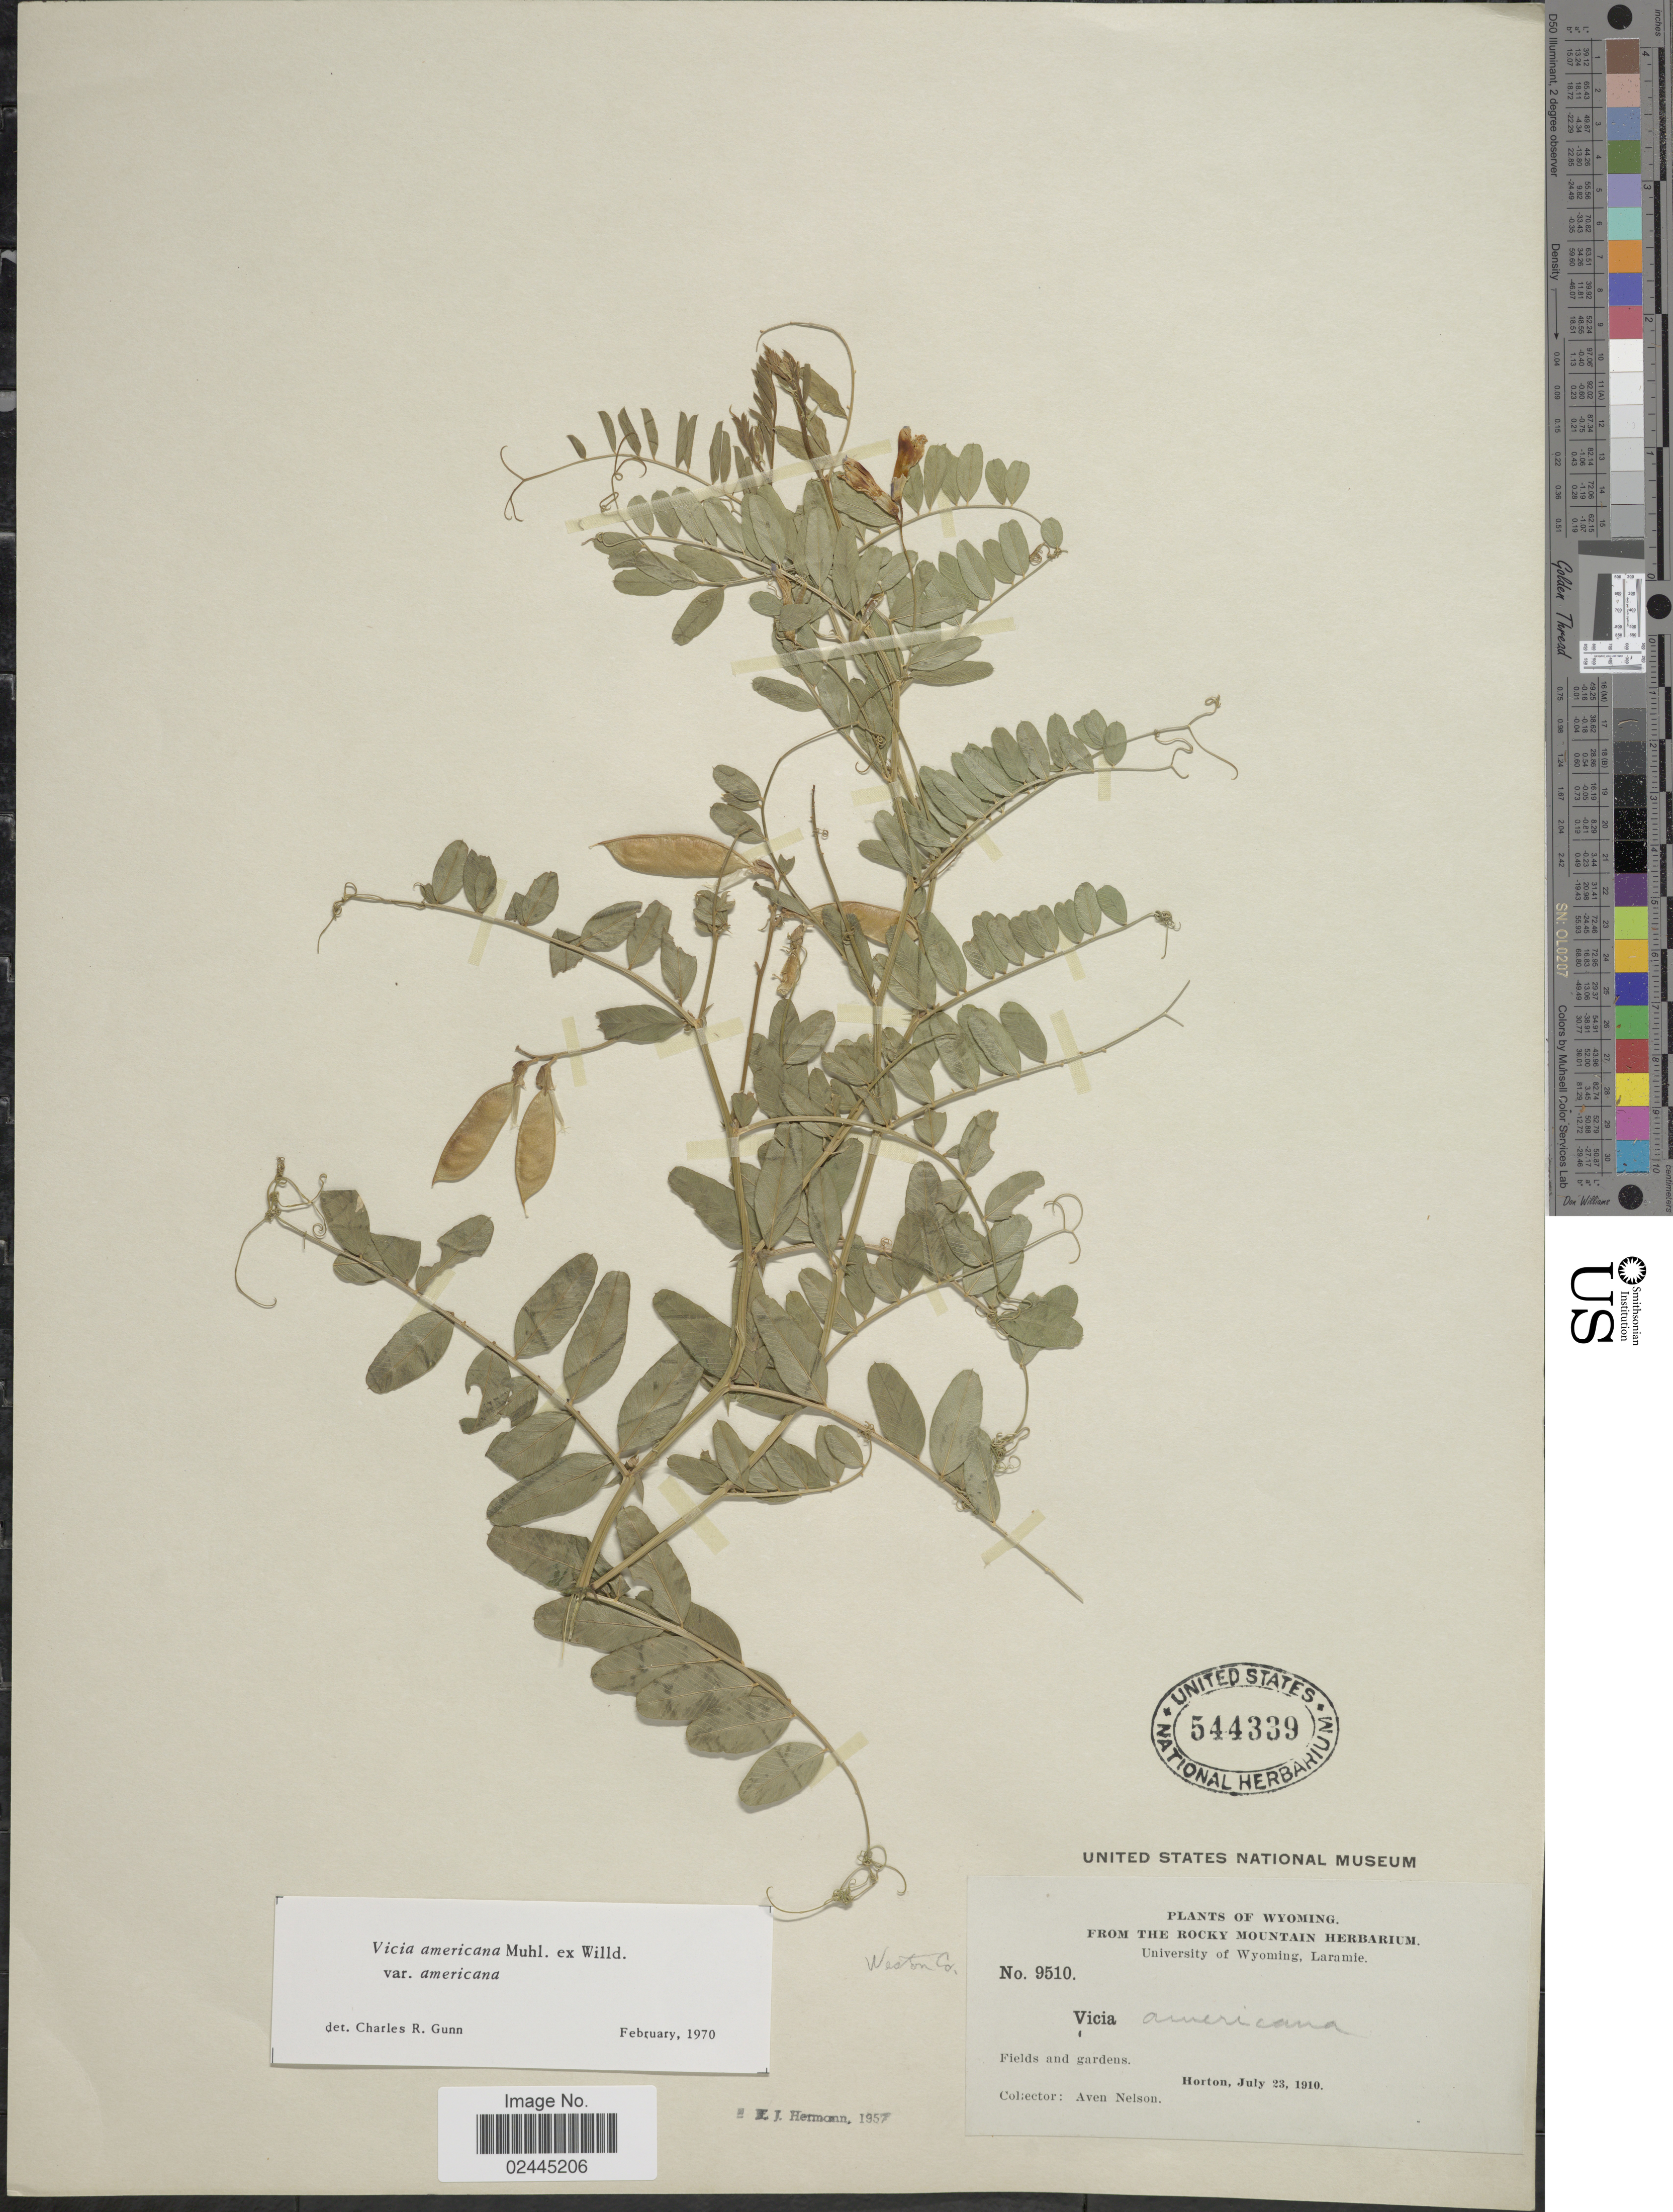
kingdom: Plantae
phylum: Tracheophyta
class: Magnoliopsida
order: Fabales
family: Fabaceae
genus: Vicia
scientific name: Vicia americana var. americana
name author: Muhl. ex Willd.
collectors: A. Nelson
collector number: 9510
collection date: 1910-07-23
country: United States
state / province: Wyoming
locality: Fields and gardens. Horton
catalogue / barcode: US 544339